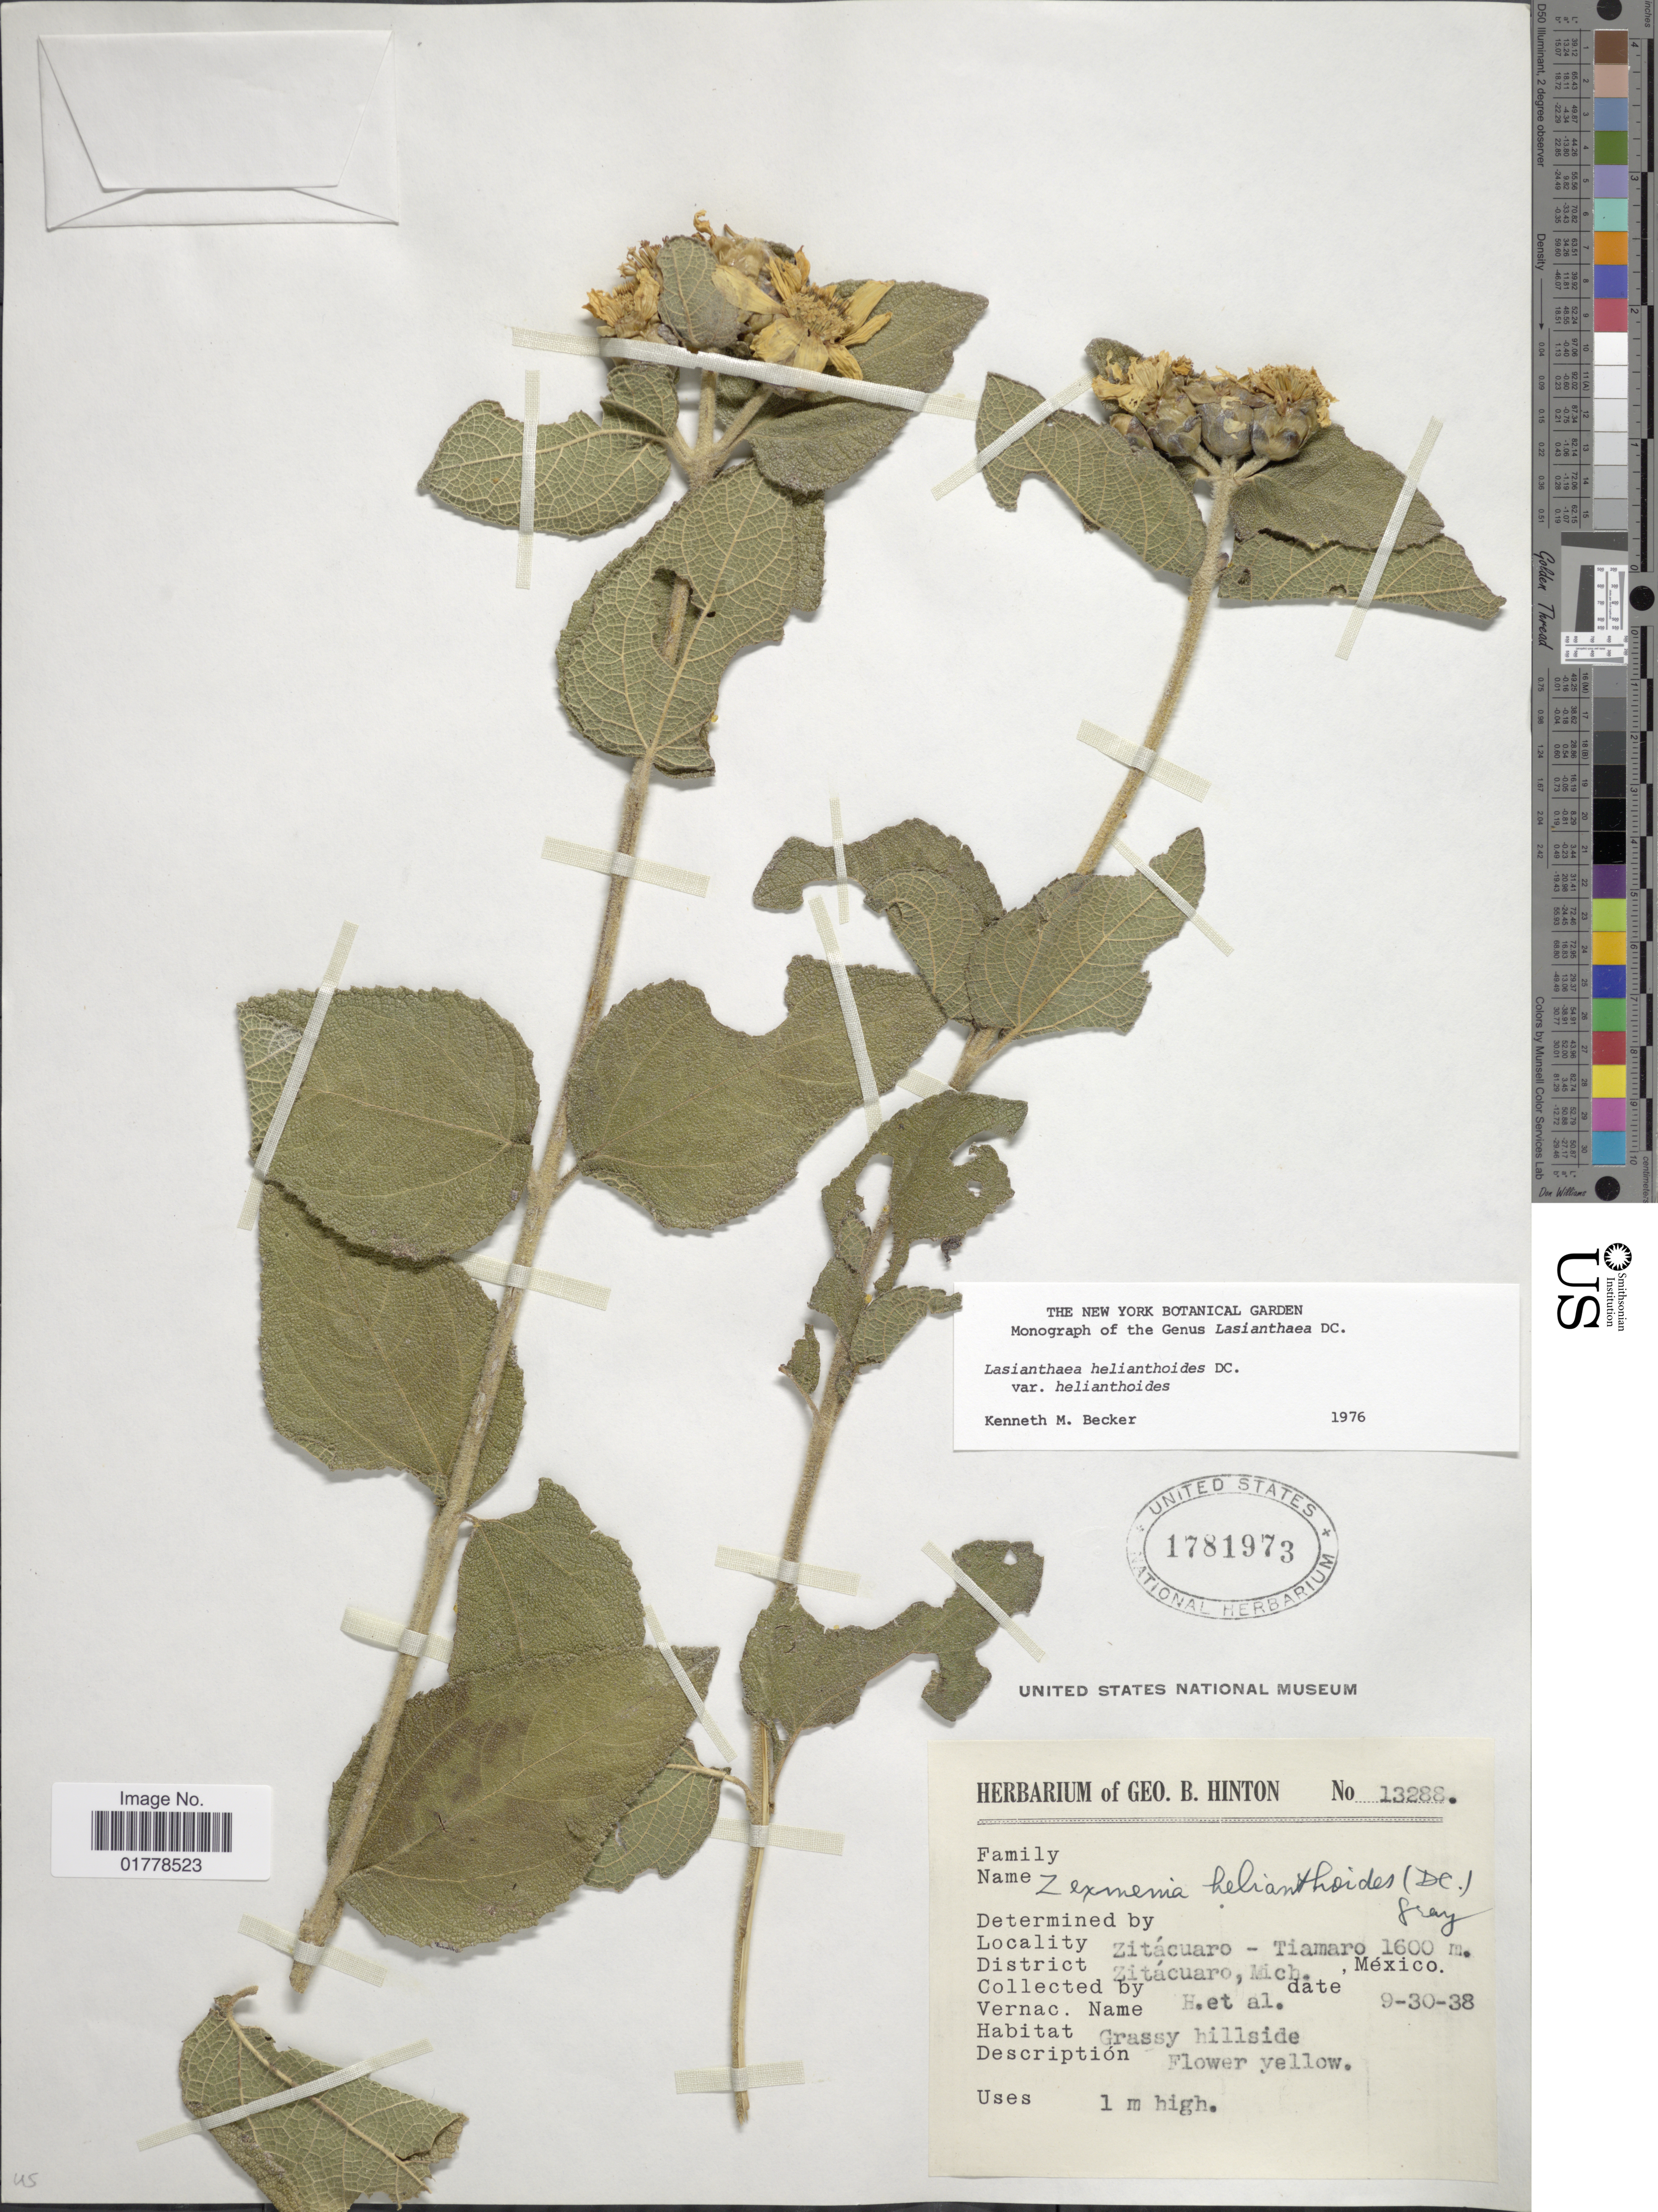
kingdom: Plantae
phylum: Tracheophyta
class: Magnoliopsida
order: Asterales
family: Asteraceae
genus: Lasianthaea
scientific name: Lasianthaea helianthoides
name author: Zucc. & DC.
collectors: G. B. Hinton & et al.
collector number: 13288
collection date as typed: Transcribed d/m/y: 30/9/38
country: Mexico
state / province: Michoacán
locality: Zitácuaro - Tiamaro. District Zitácuaro, Mich., México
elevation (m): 1600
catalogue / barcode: US 1781973